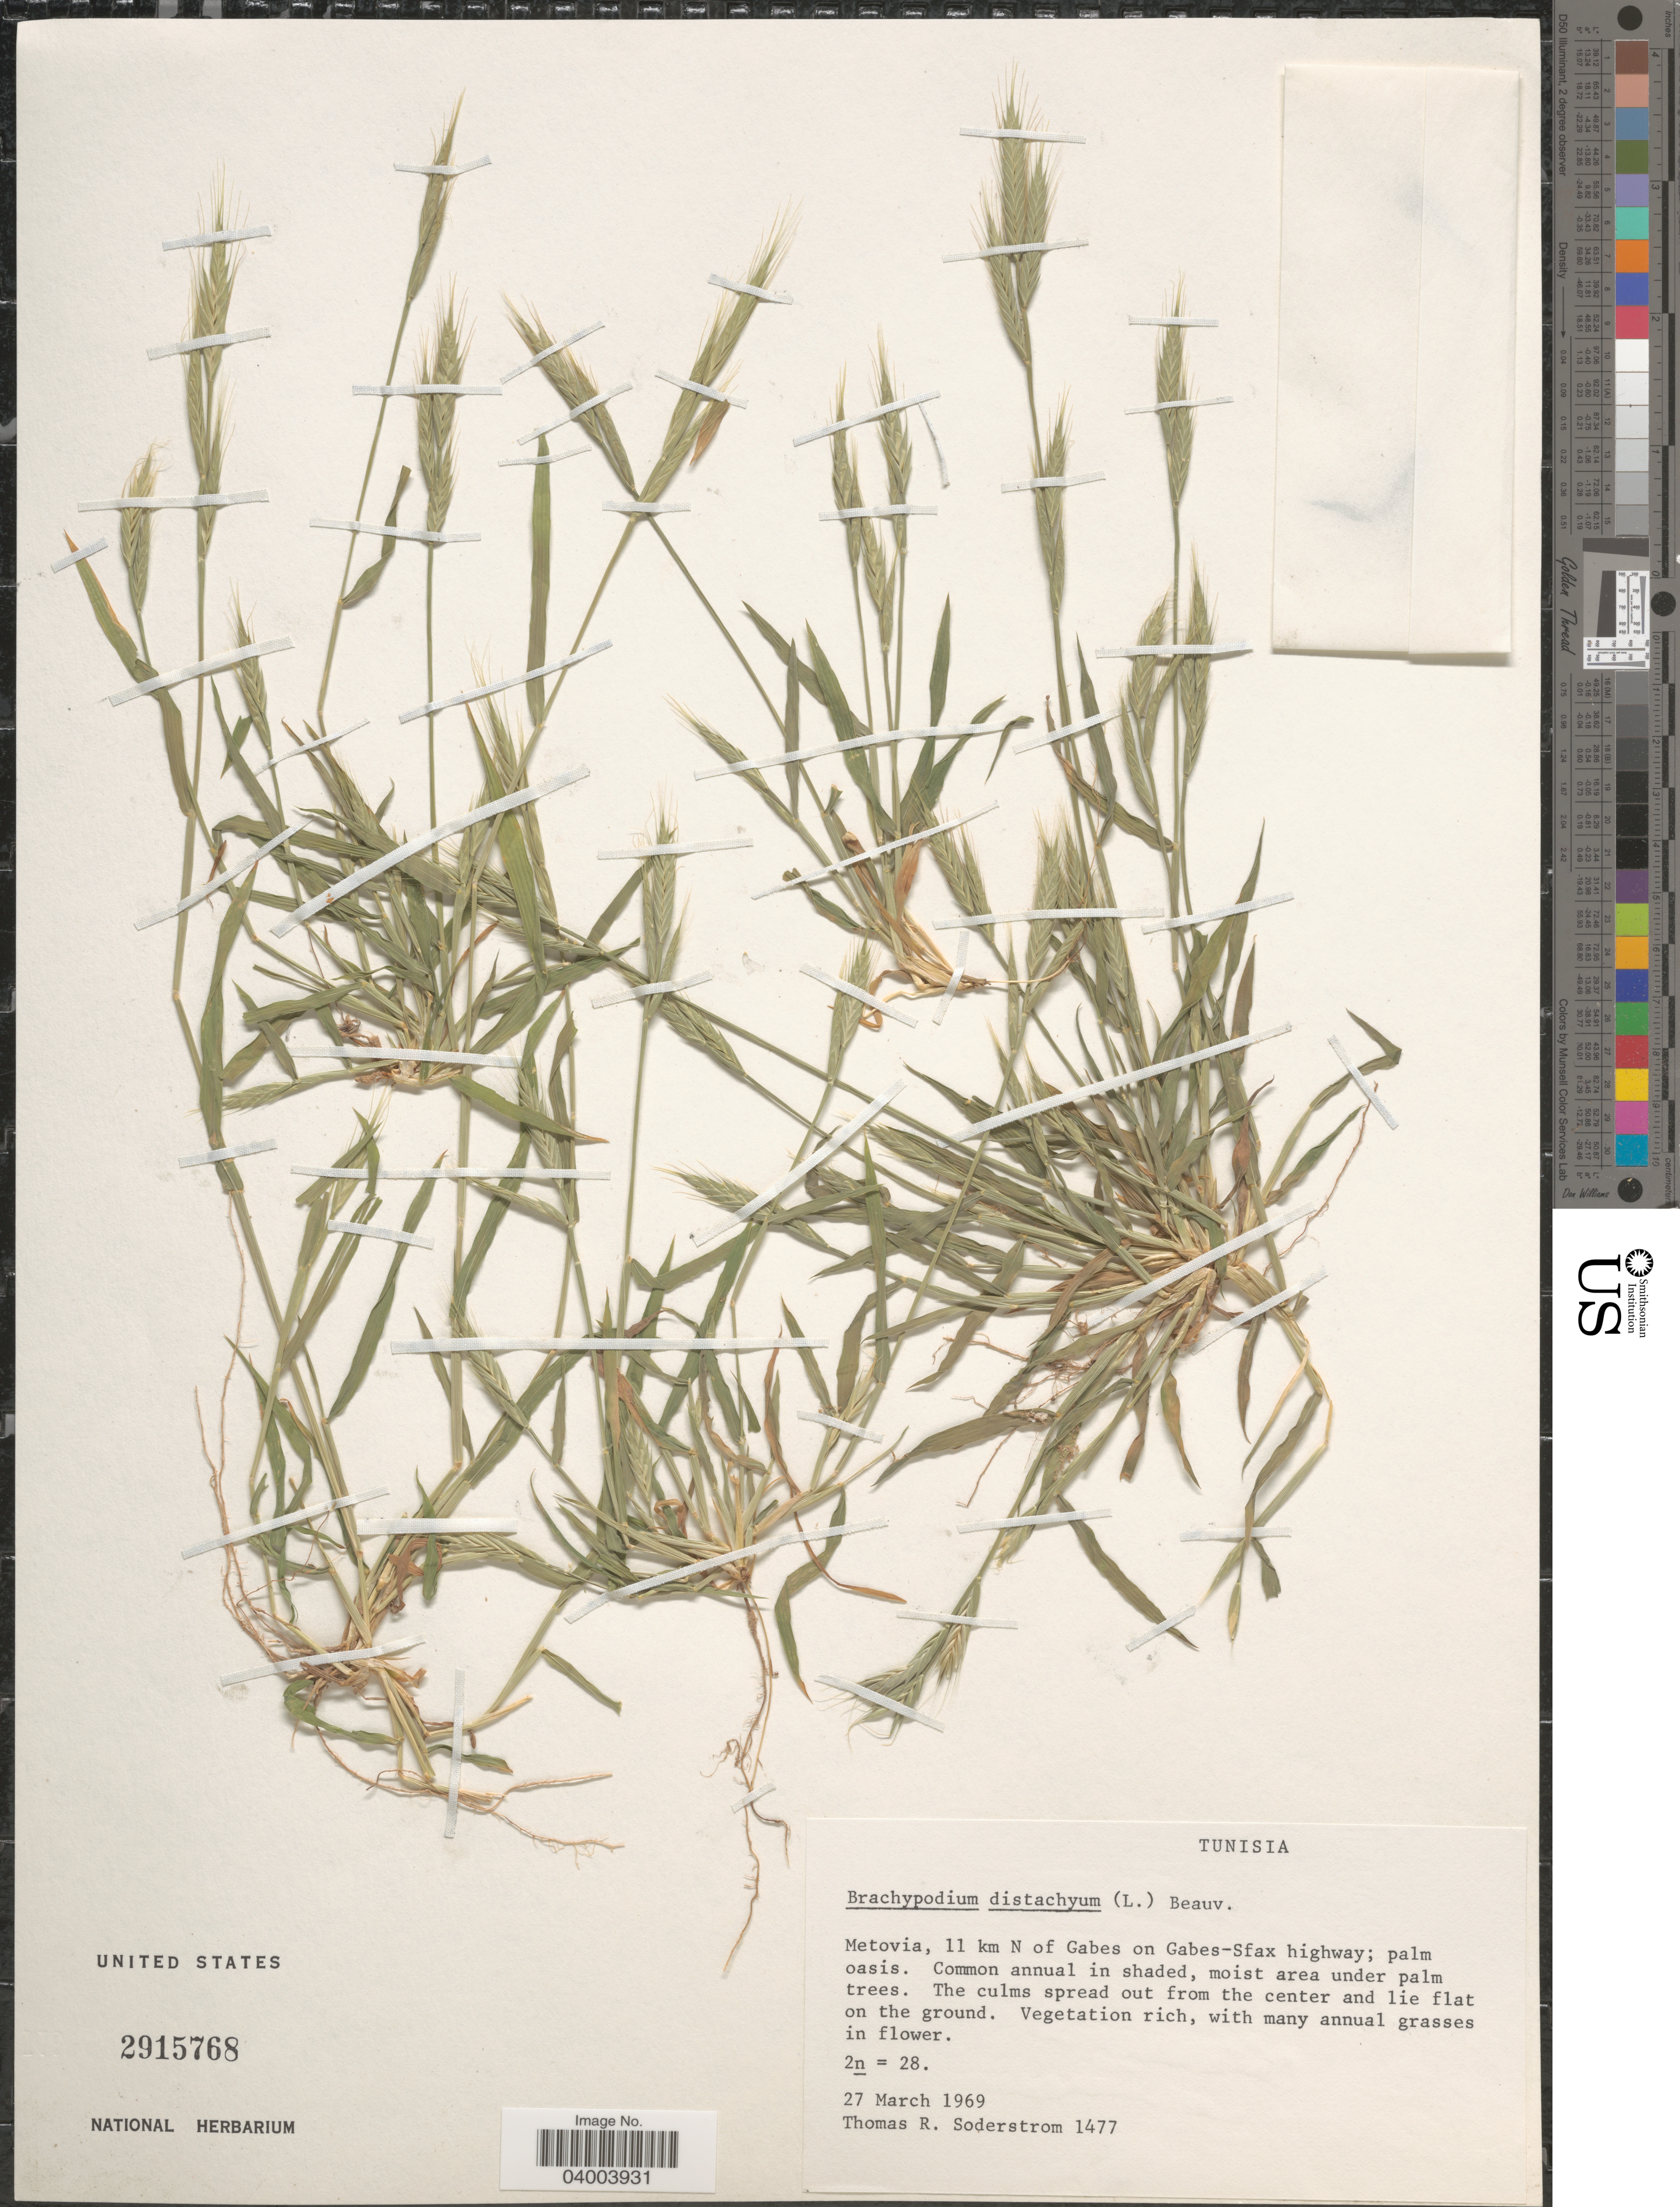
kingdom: Plantae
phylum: Tracheophyta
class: Liliopsida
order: Poales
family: Poaceae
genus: Brachypodium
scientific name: Brachypodium distachyon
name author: (L.) P. Beauv.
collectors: T. R. Soderstrom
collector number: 1477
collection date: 1969-03-27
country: Tunisia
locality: Metovia, 11 km N of Gabes on Gabes-Sfax highway.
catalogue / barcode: US 2915768